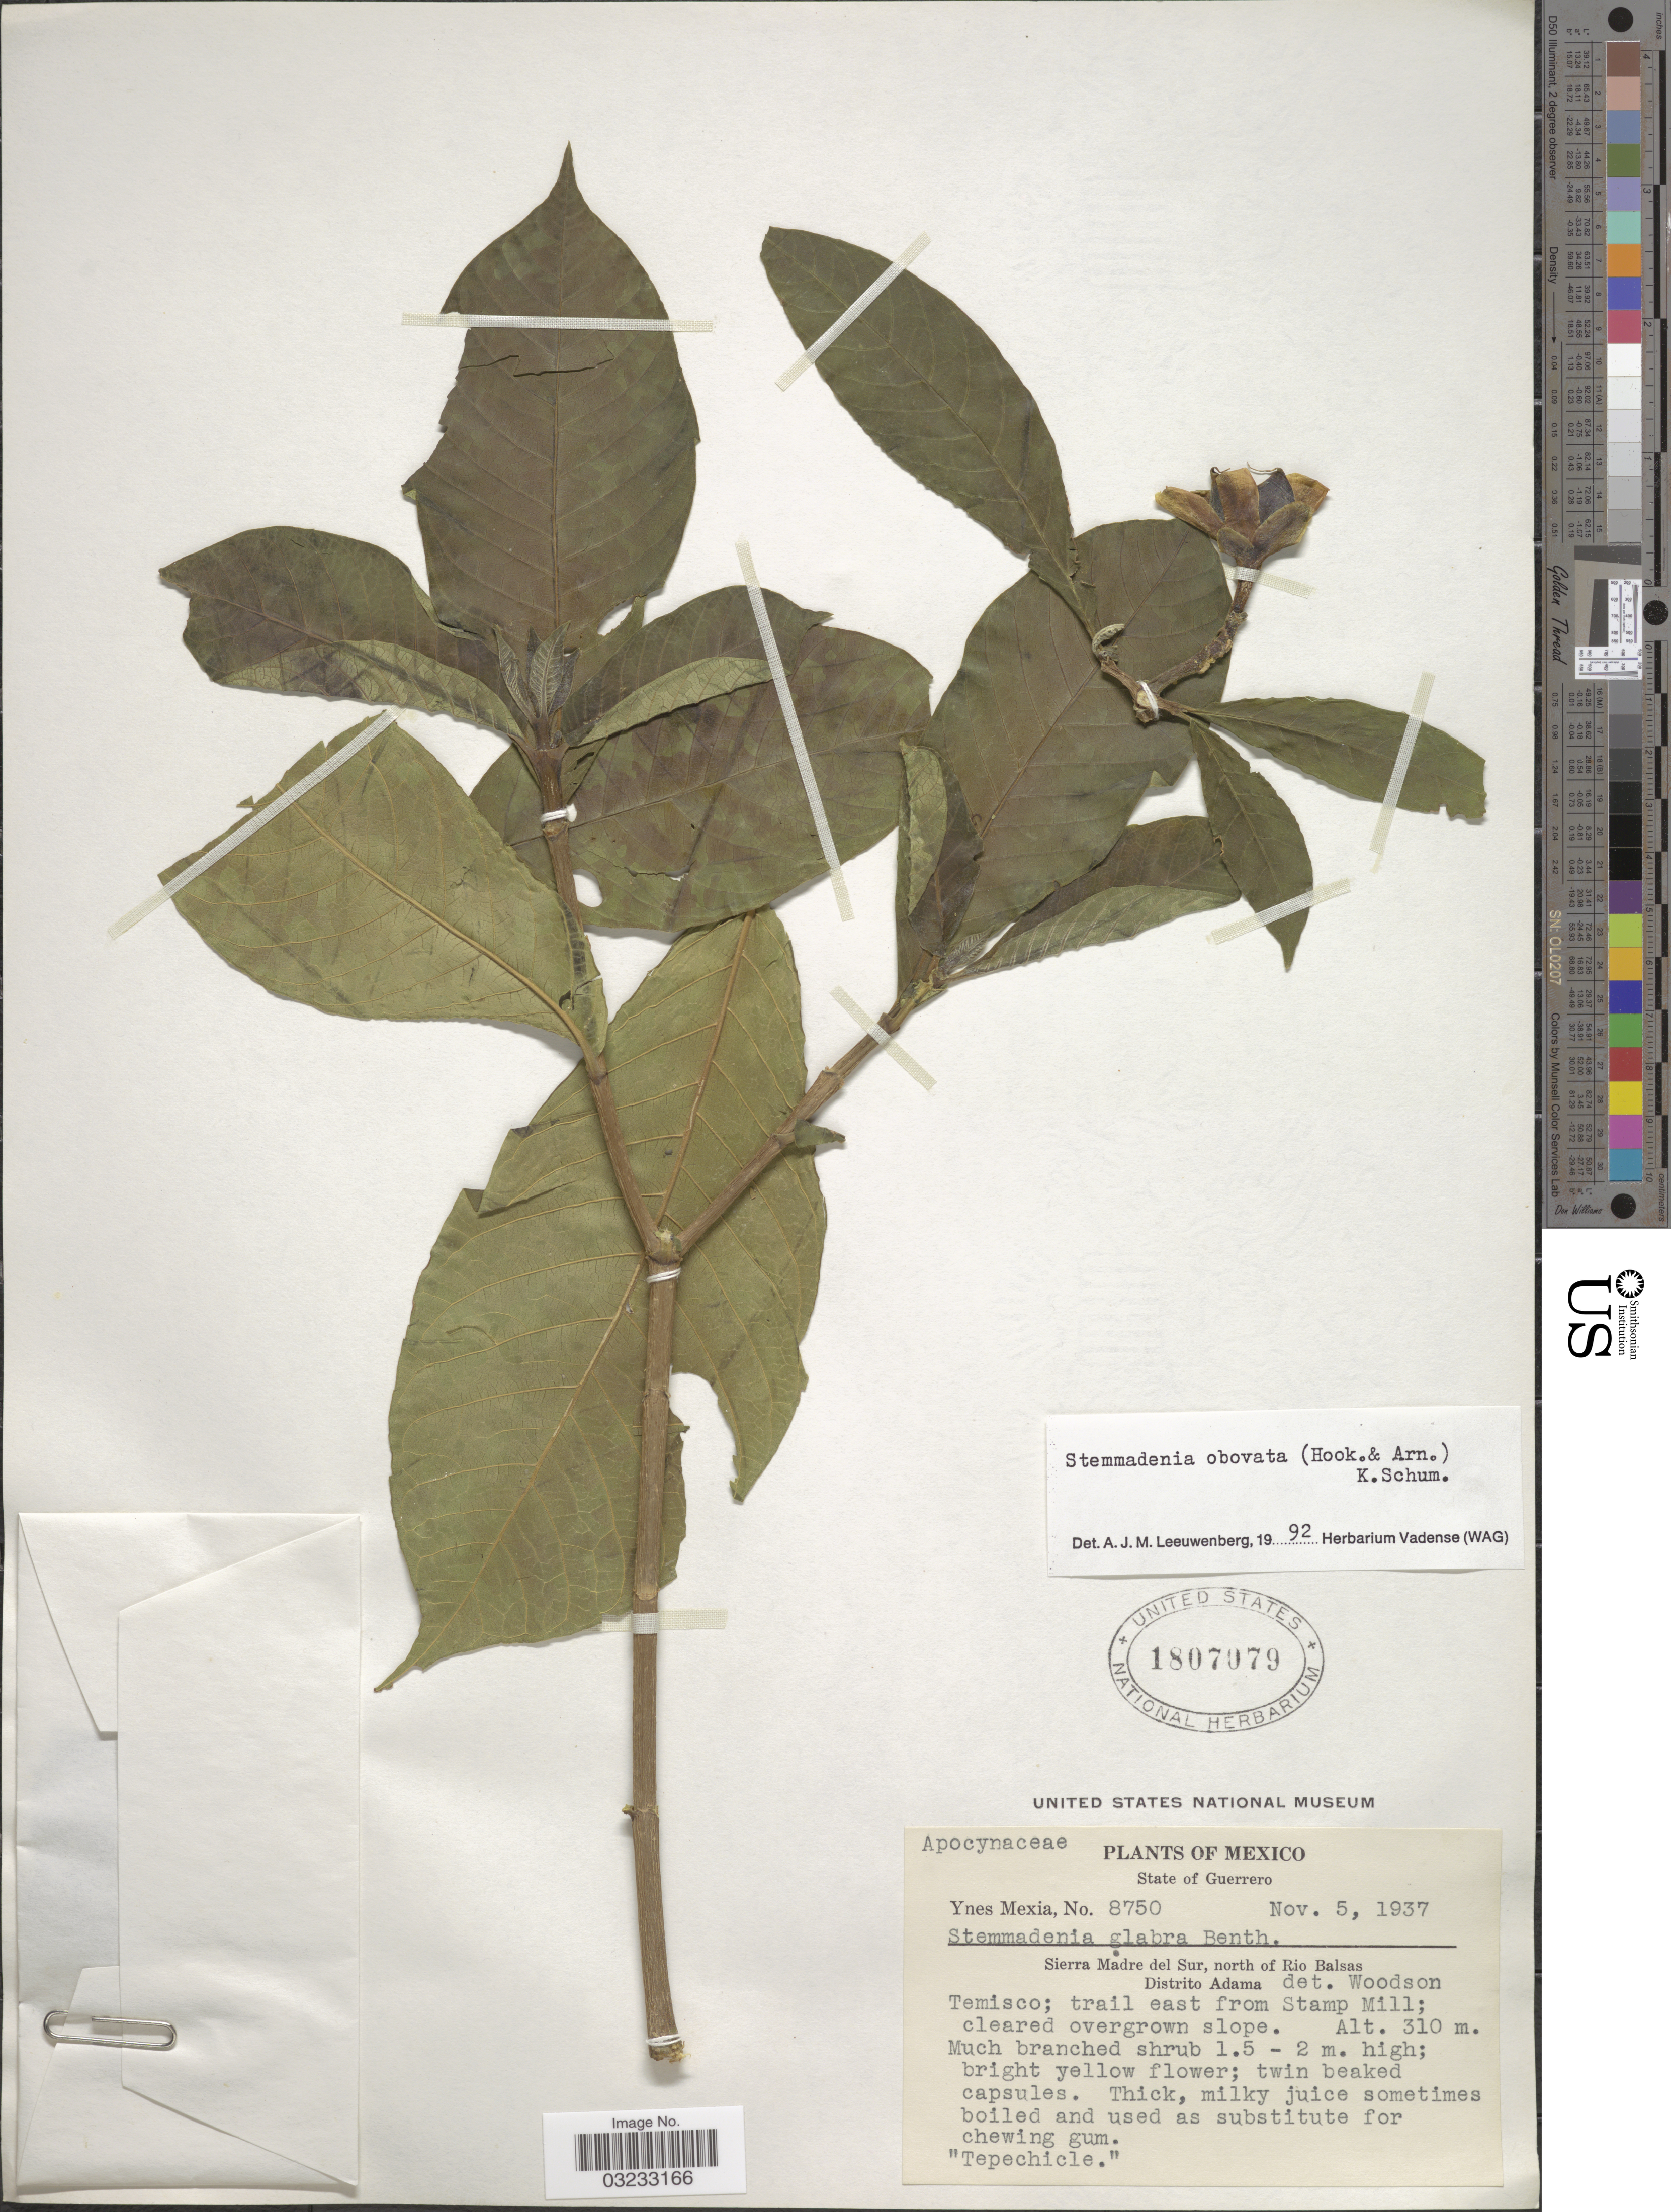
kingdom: Plantae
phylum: Tracheophyta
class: Magnoliopsida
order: Gentianales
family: Apocynaceae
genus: Stemmadenia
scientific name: Stemmadenia obovata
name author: (Hook. & Arn.) K. Schum.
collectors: Y. Mexia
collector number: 8750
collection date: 1937-11-05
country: Mexico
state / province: Guerrero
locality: Sierra Madre del Sur, north of Rio Balsas, Distrito Adama. Temisco; trail east from Stamp Mill.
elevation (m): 310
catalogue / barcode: US 1807079